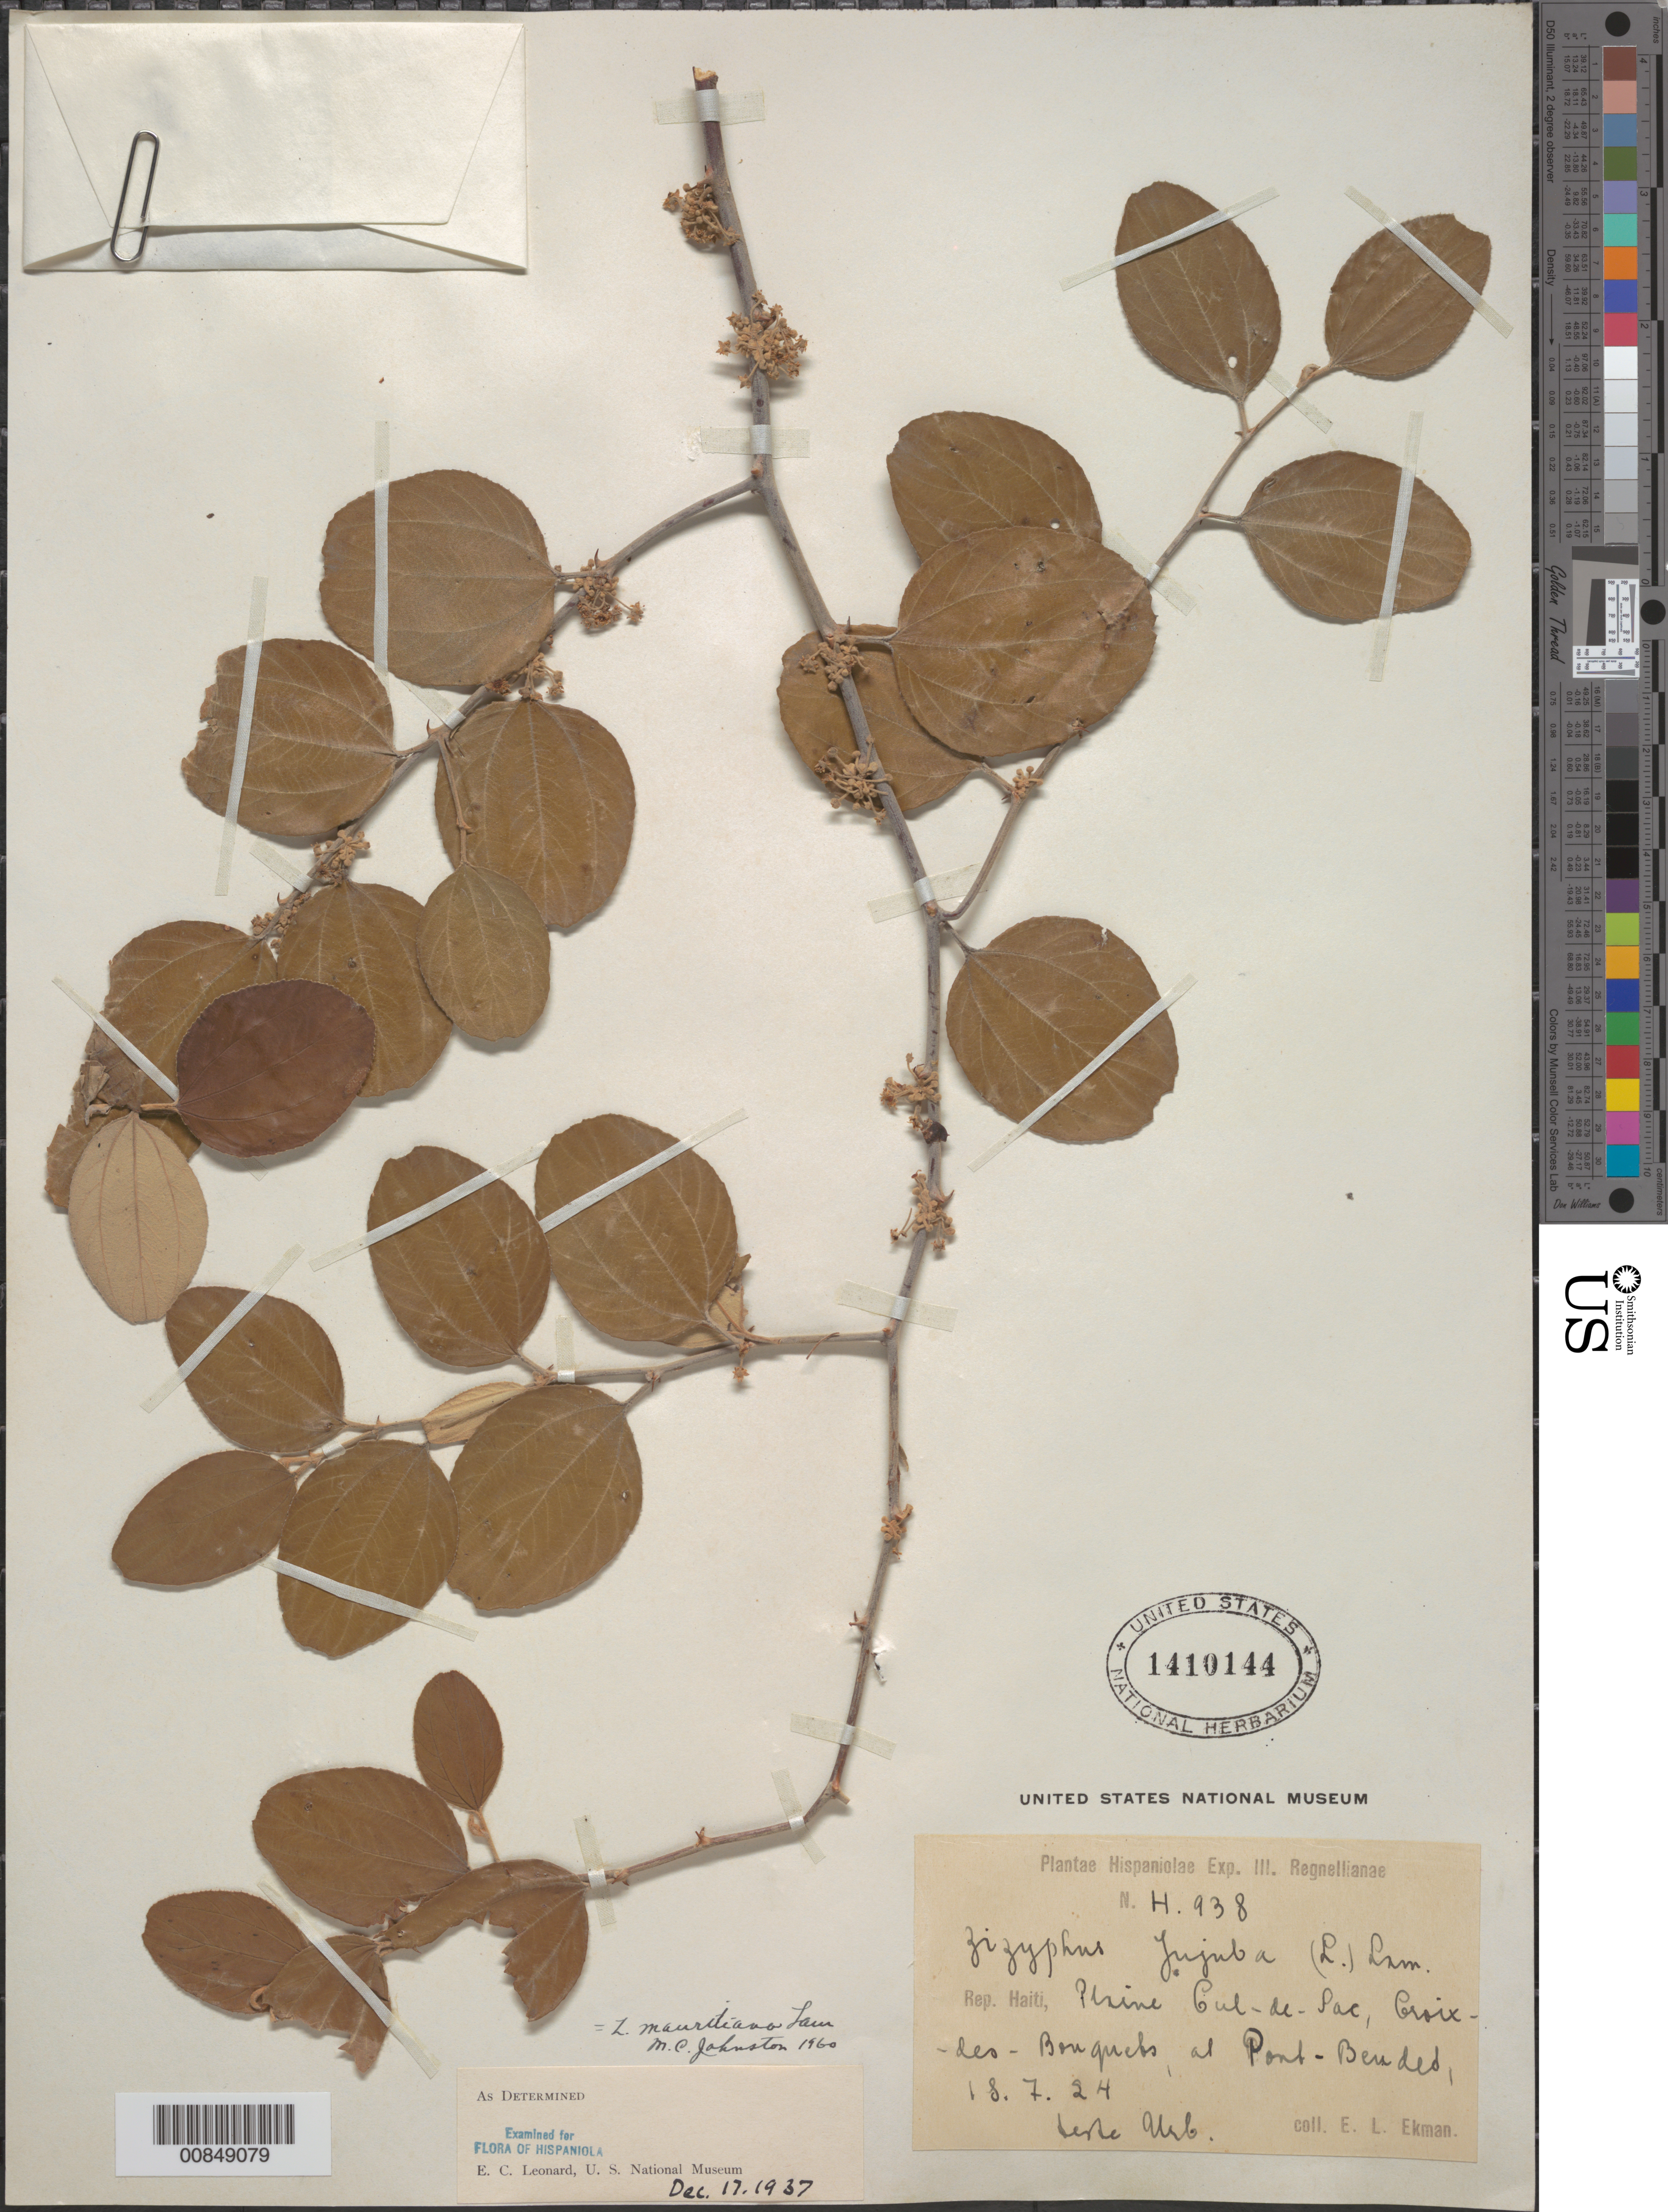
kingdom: Plantae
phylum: Tracheophyta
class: Magnoliopsida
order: Rosales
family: Rhamnaceae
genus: Ziziphus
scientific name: Ziziphus mauritiana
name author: Lam.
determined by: Johnston, Marshall C.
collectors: E. L. Ekman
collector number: H 938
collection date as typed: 18 Jul 1924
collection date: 1924-07-18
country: Haiti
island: Hispaniola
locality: Plaine Cul-de-Sac, Croix-des-Bouquets, at Pont-Beudet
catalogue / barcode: US 1410144